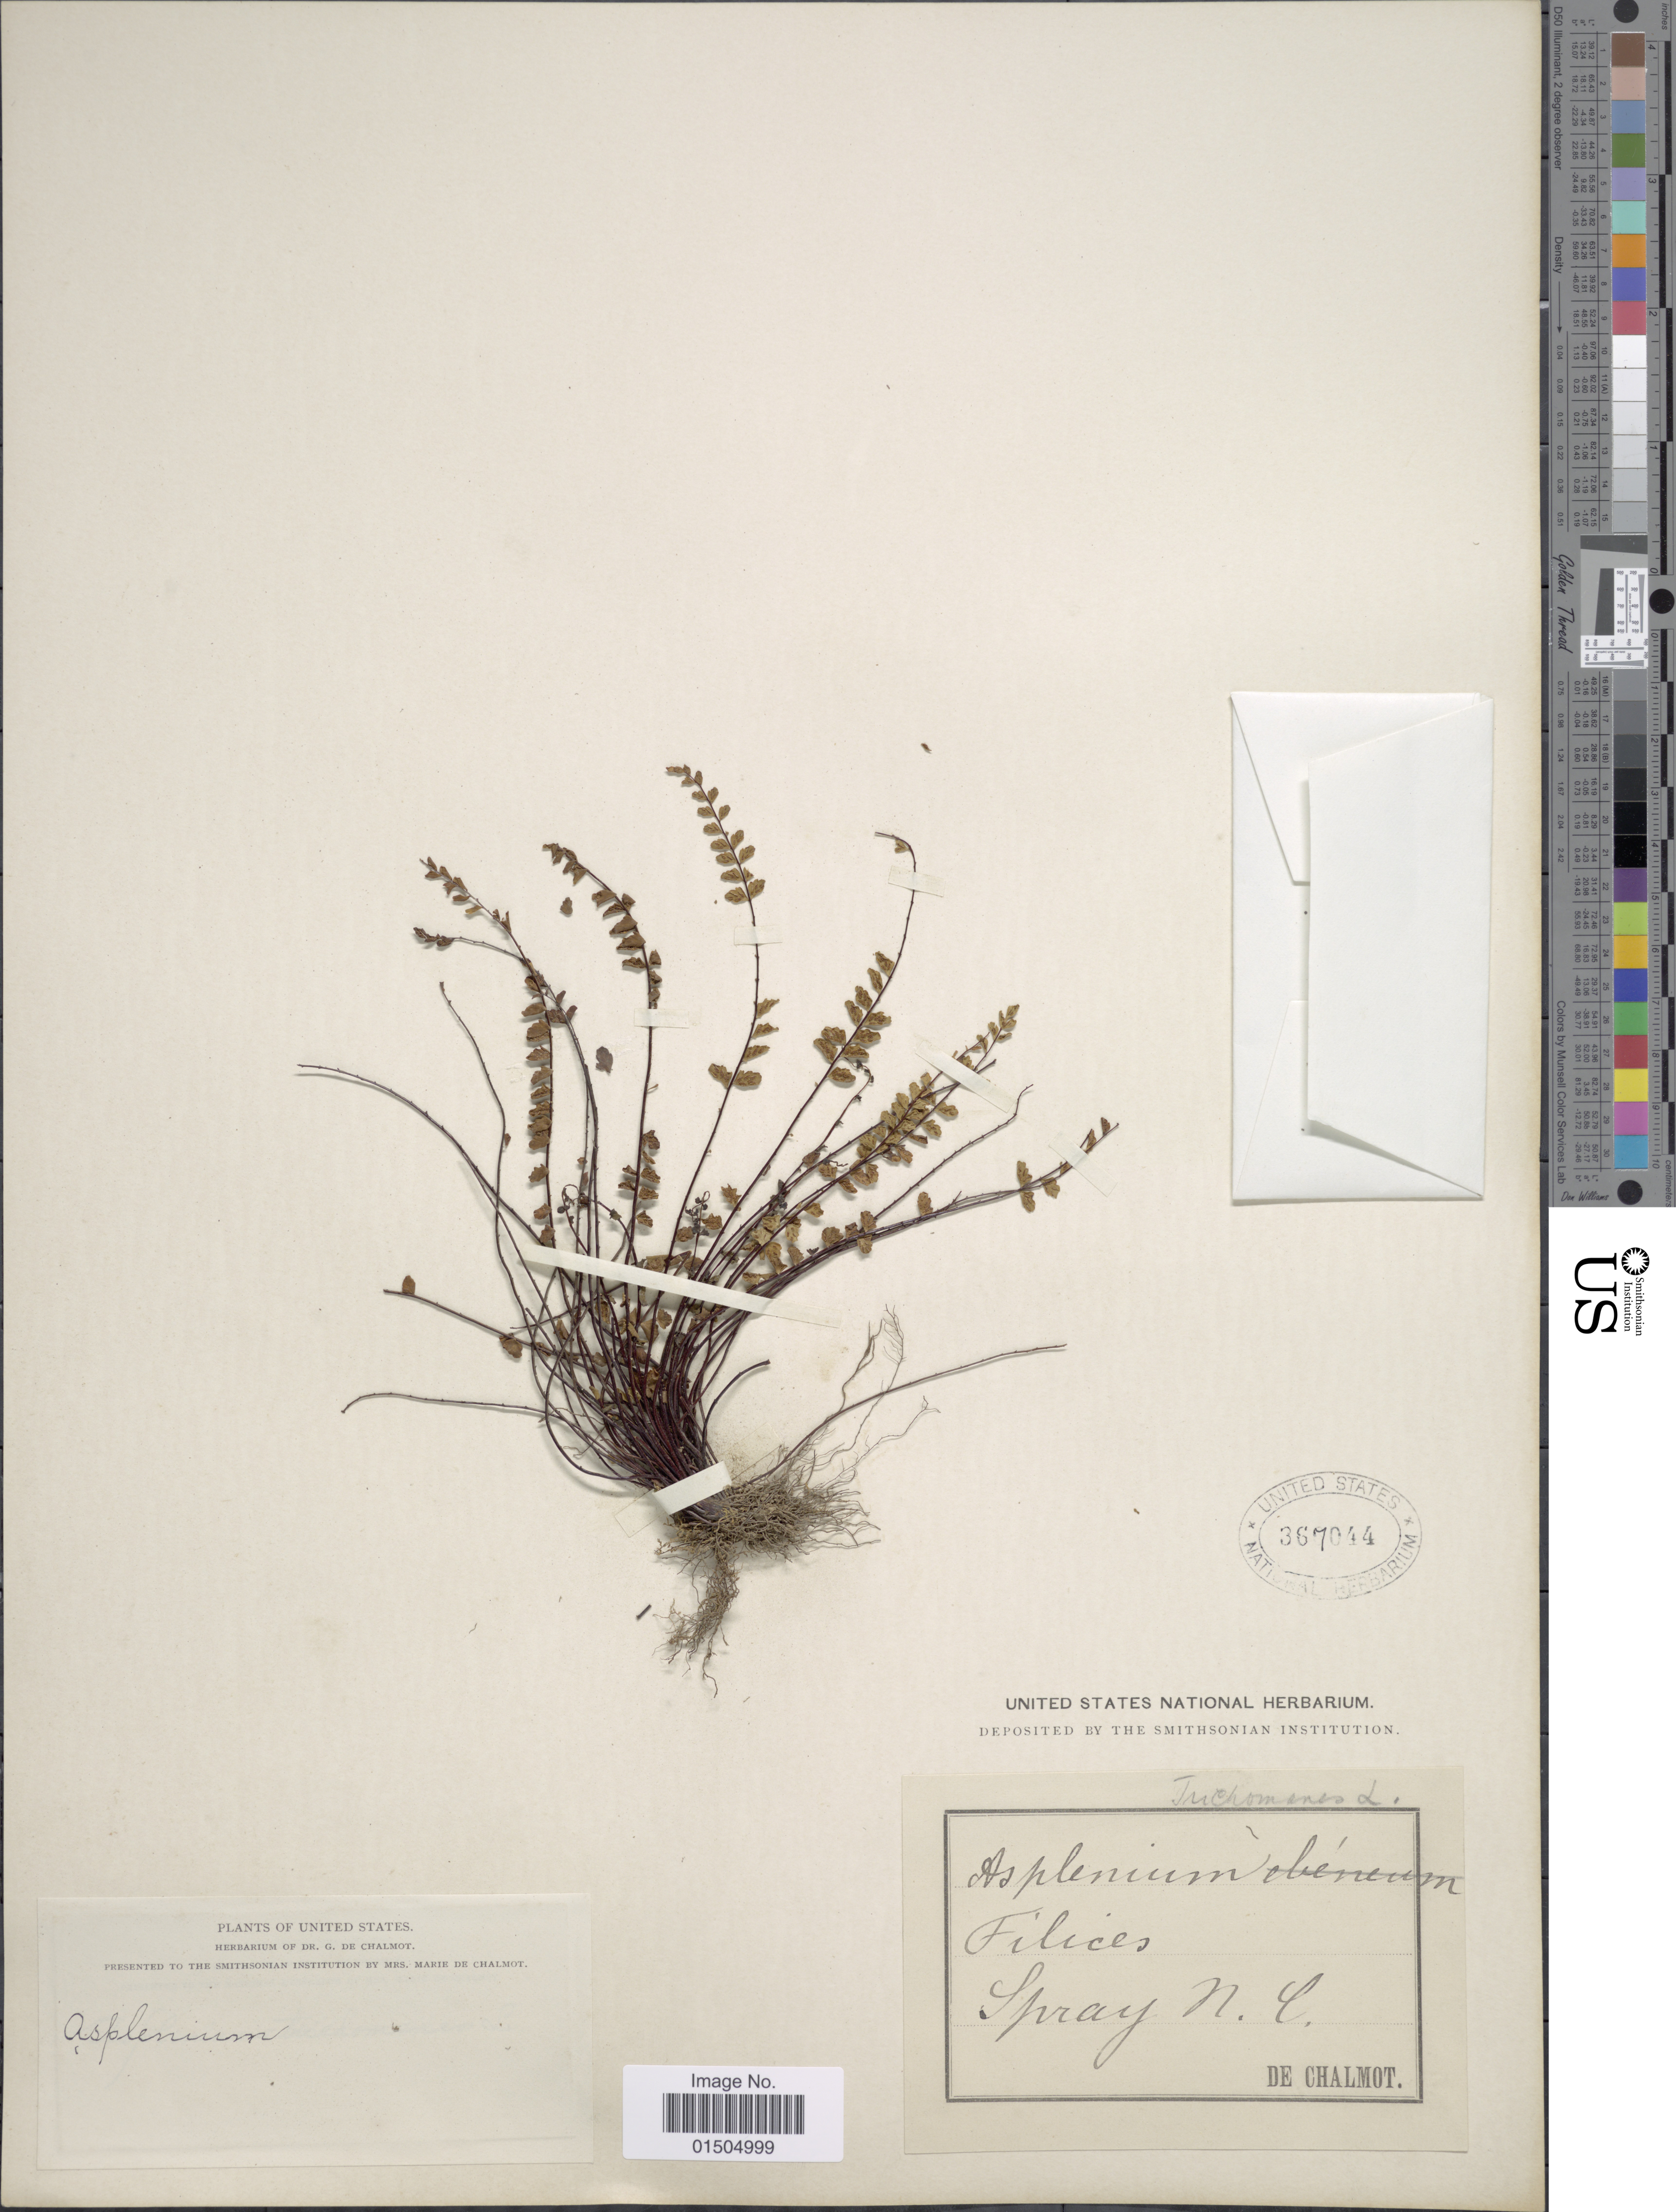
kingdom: Plantae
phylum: Tracheophyta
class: Polypodiopsida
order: Polypodiales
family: Aspleniaceae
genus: Asplenium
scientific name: Asplenium trichomanes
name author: L.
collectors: G. de Chalmot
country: United States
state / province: North Carolina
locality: Spray, N.C. United States.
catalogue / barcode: US 367044